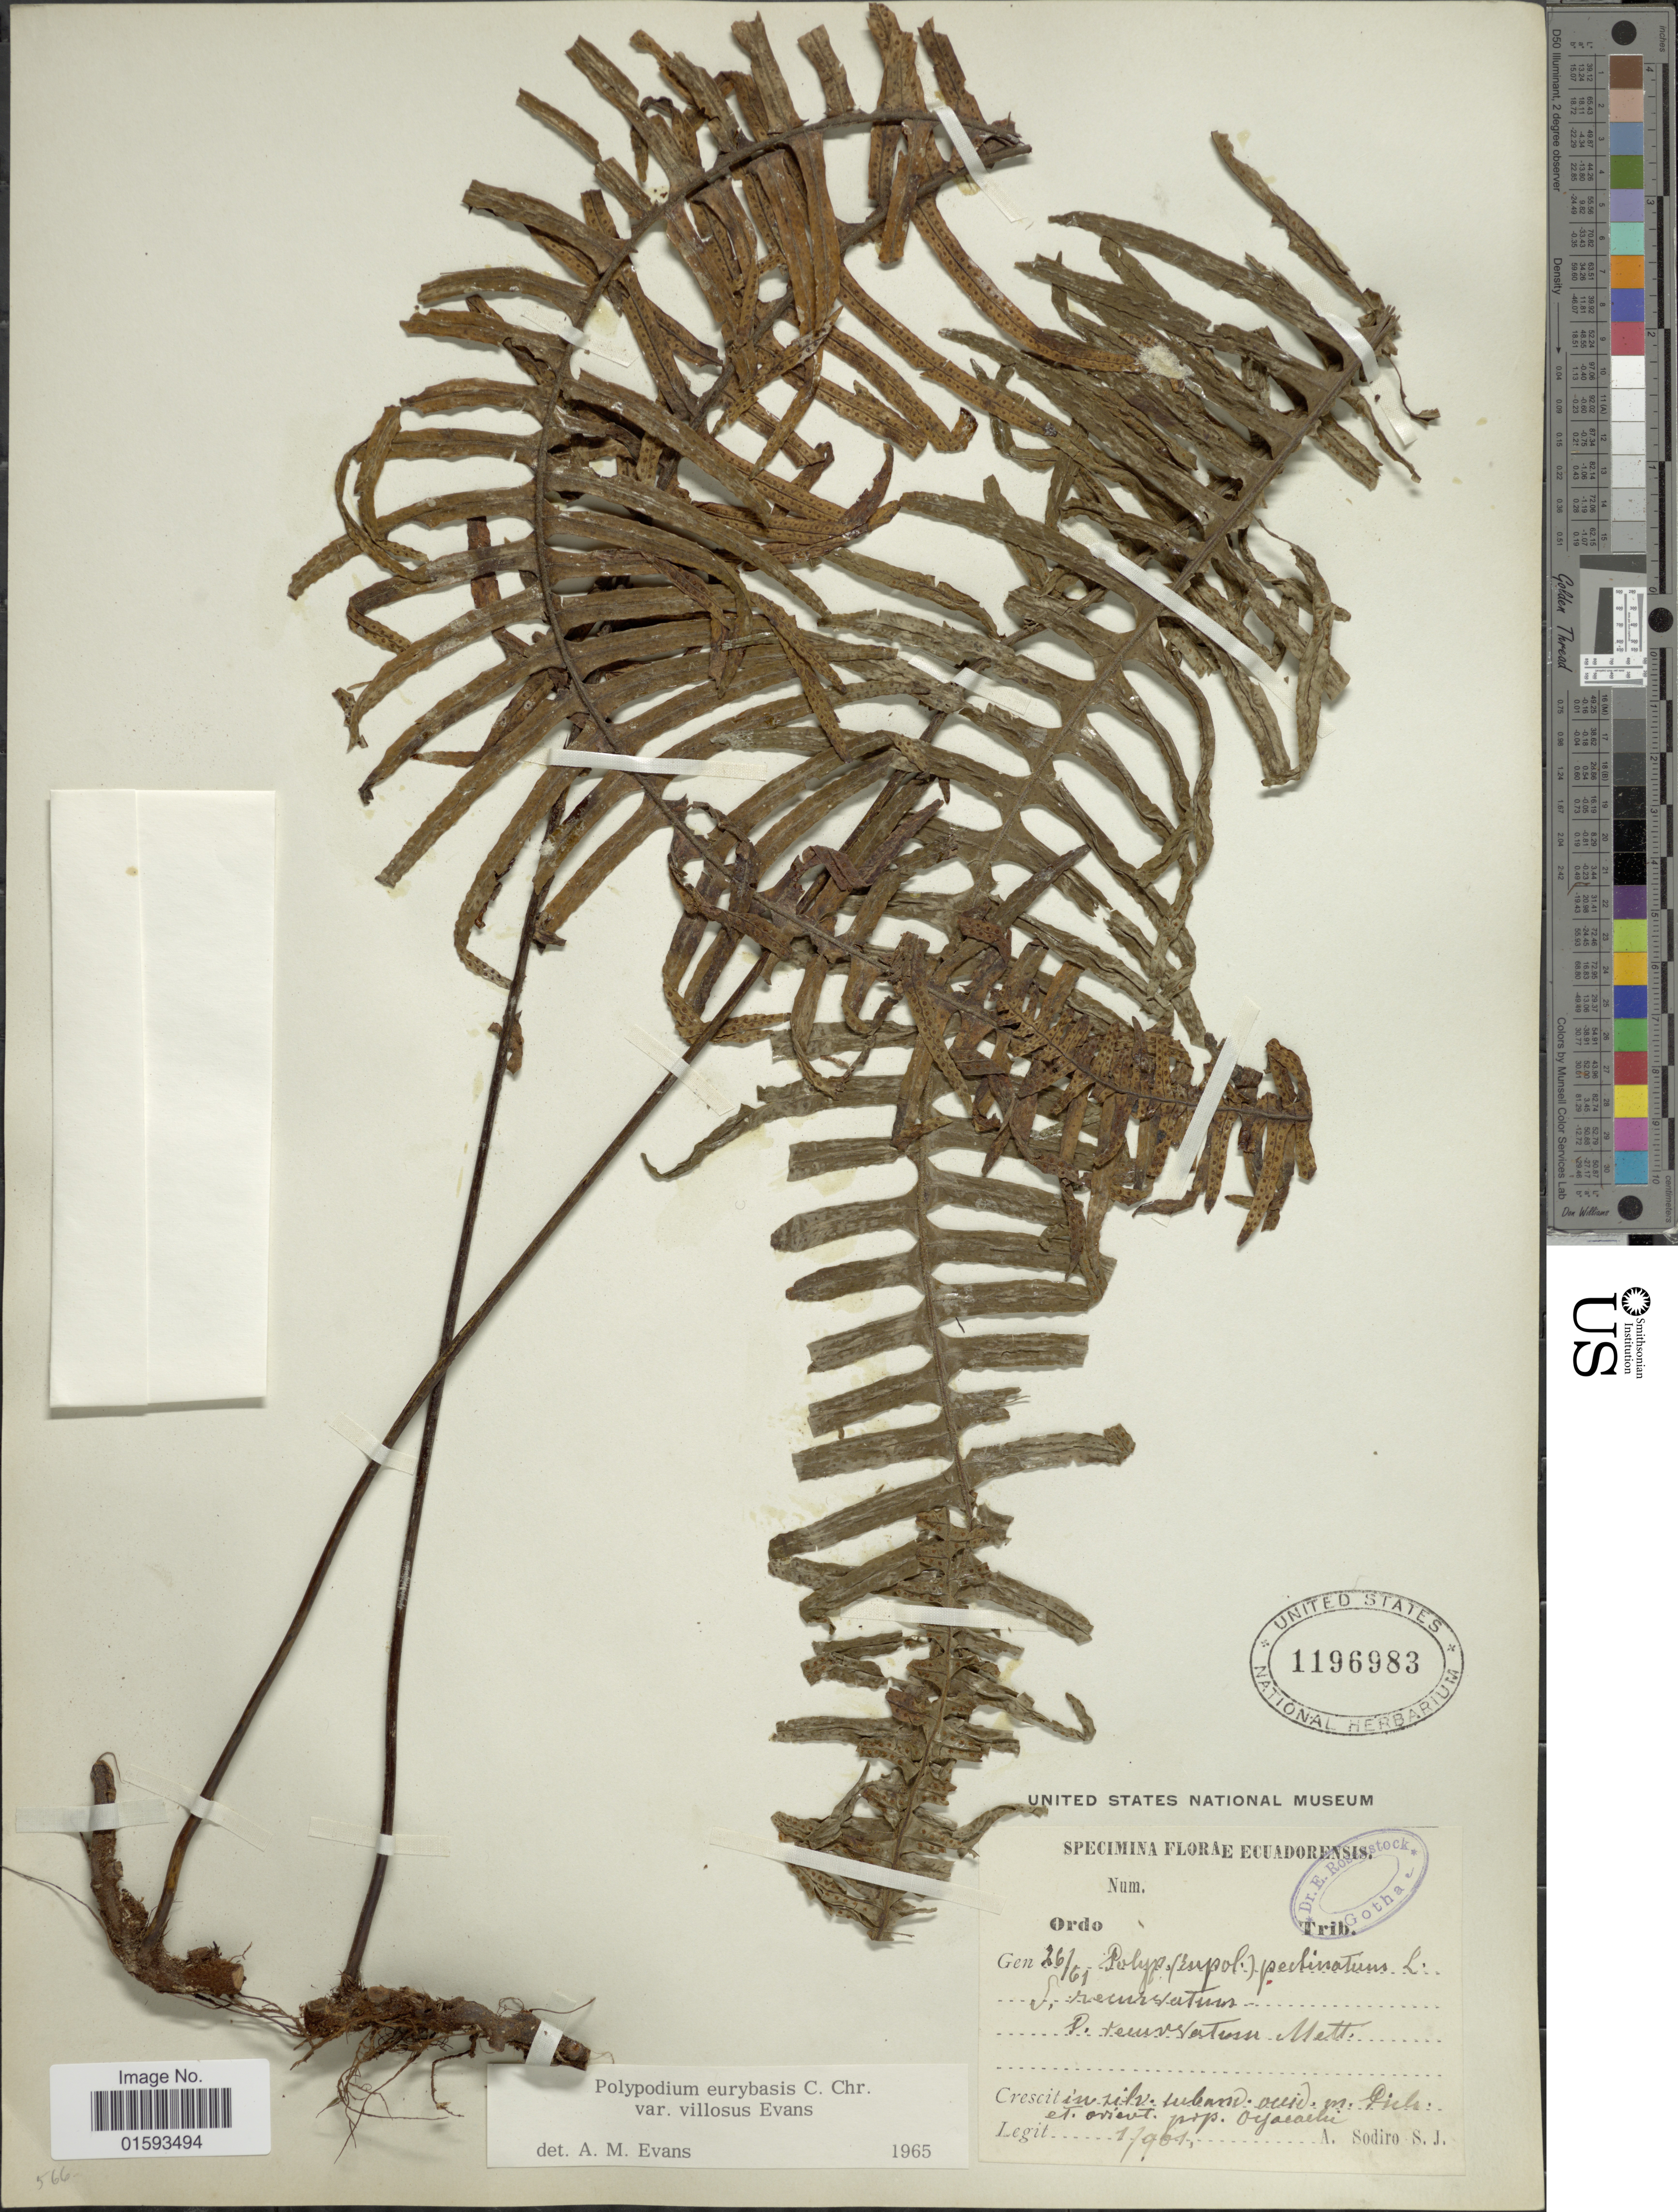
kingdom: Plantae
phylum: Tracheophyta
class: Polypodiopsida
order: Polypodiales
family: Polypodiaceae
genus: Pecluma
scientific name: Pecluma eurybasis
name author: (C. Chr.) M.G. Price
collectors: A. Sodiro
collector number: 26/61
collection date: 1901-01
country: Ecuador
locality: Crescit in silv suban ouid in pinlo et oriente prop Oyacalu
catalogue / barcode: US 1196983